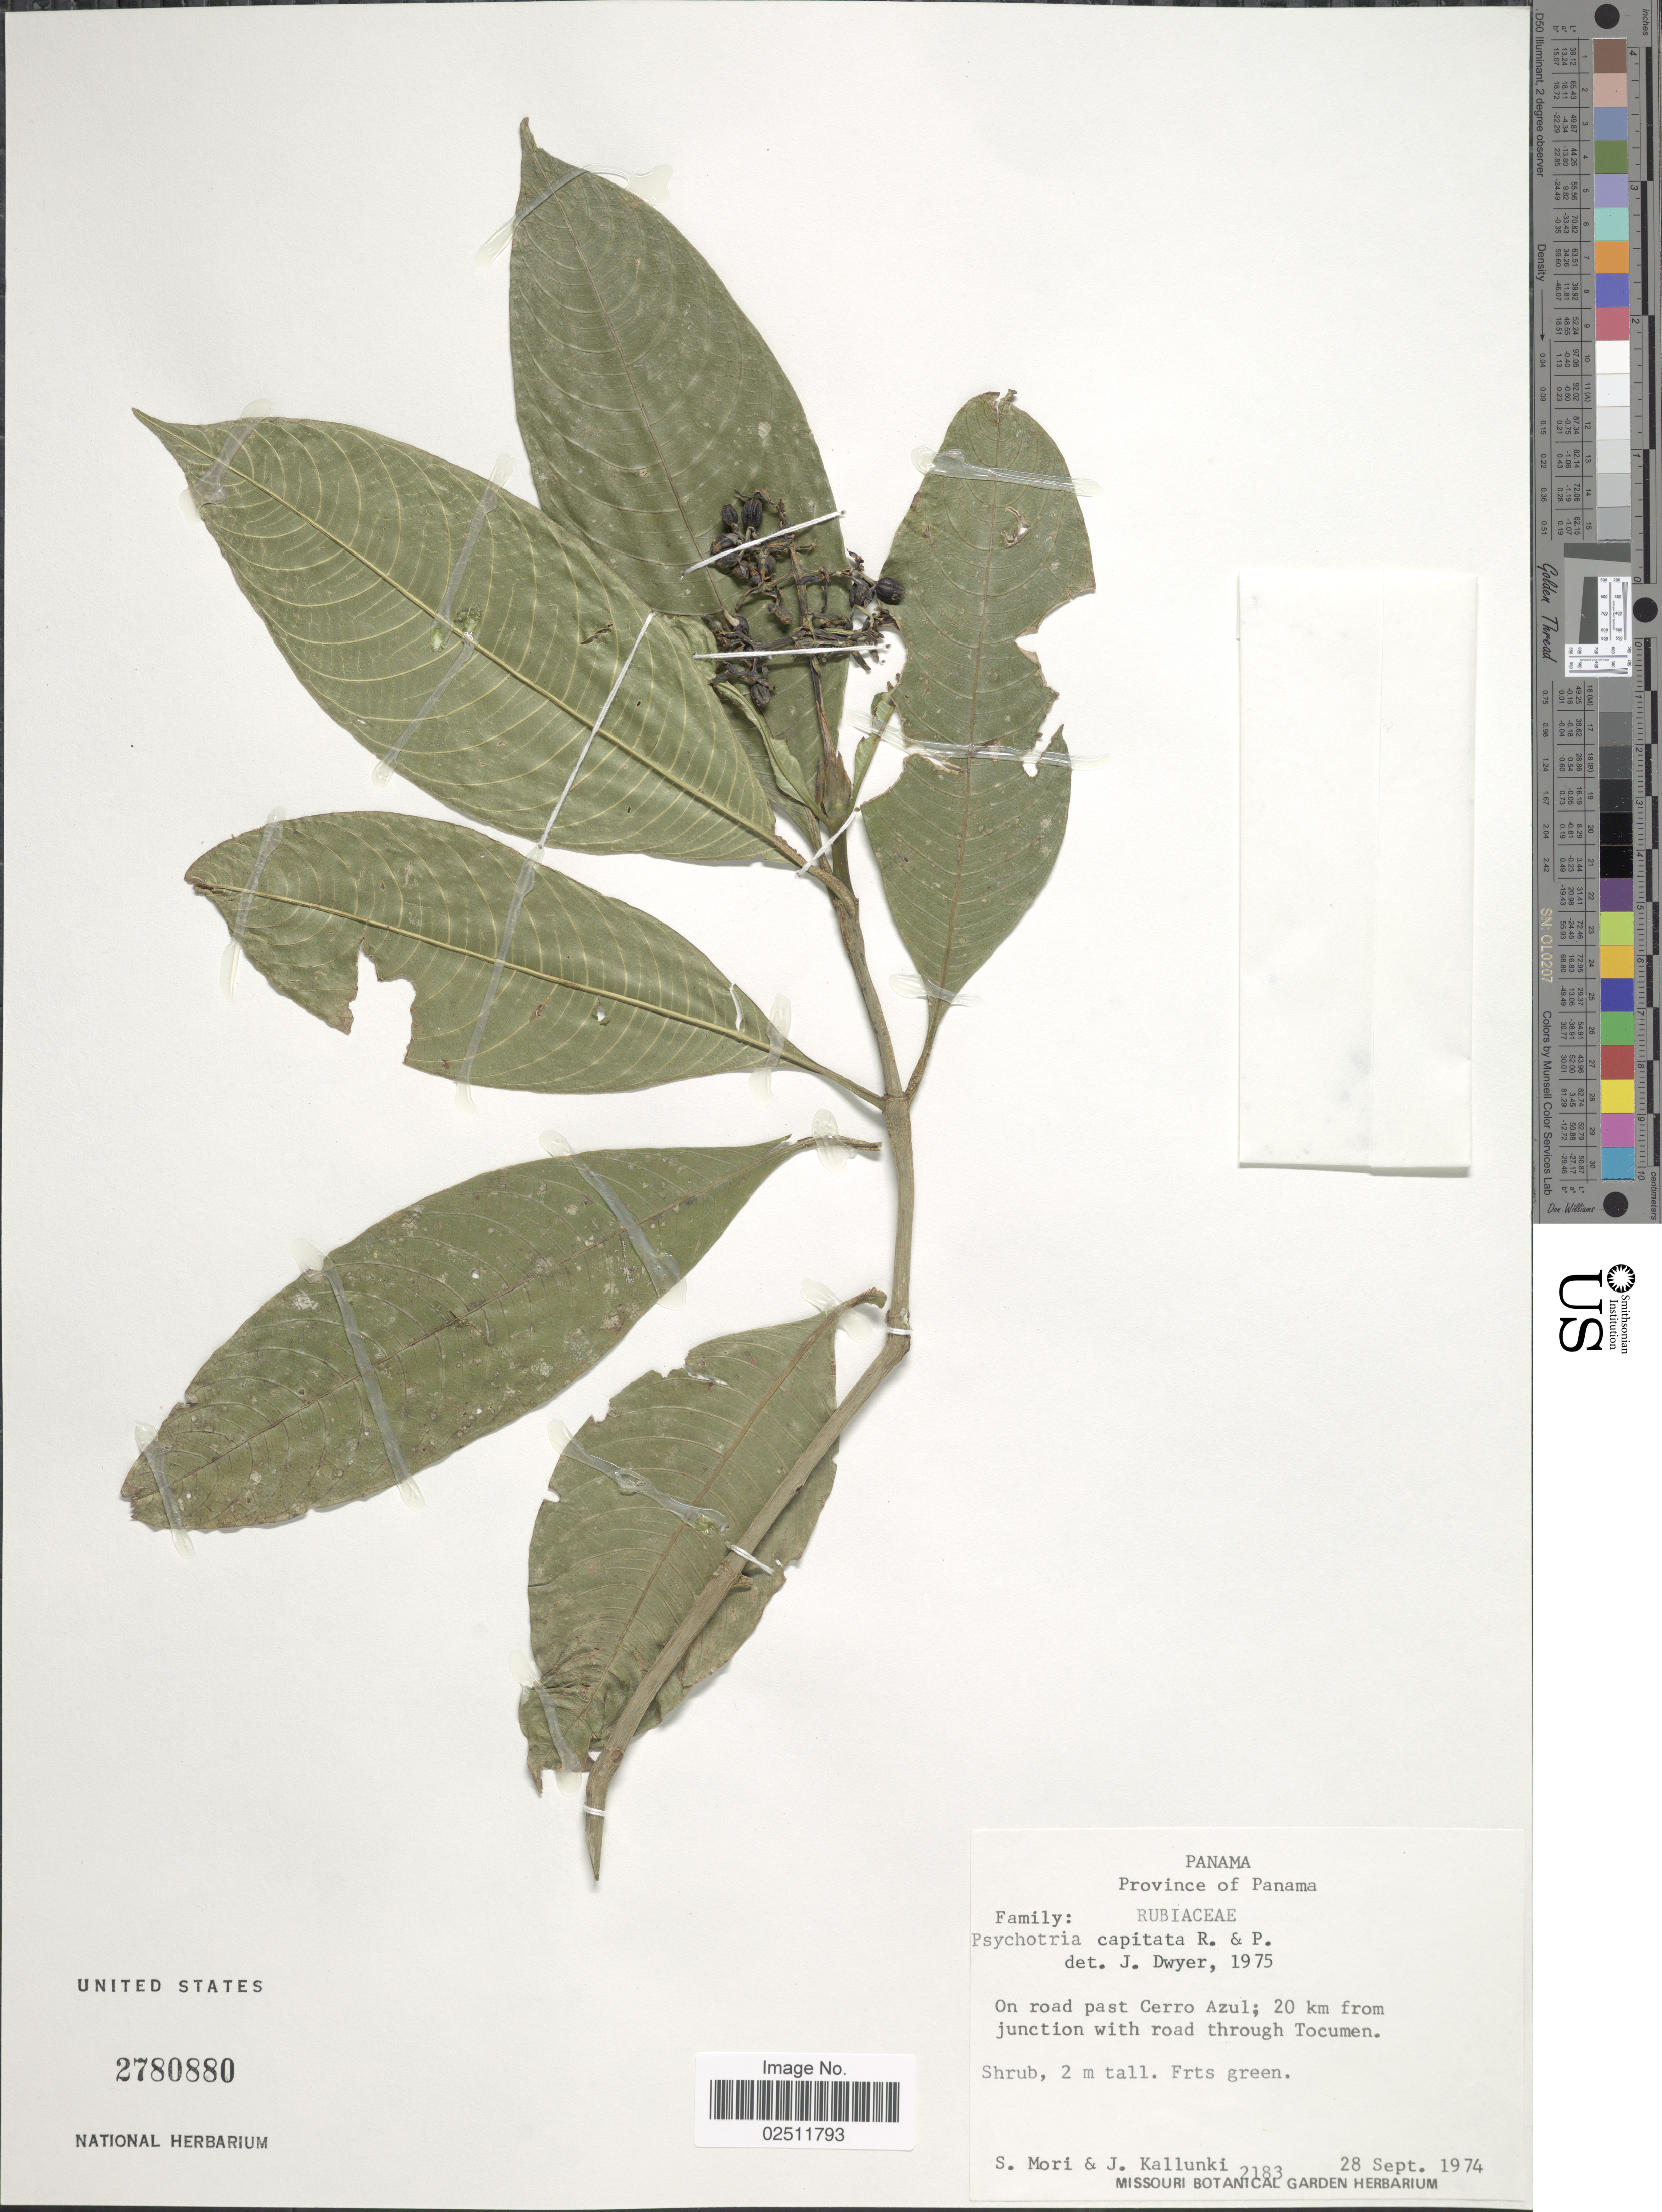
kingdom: Plantae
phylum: Tracheophyta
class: Magnoliopsida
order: Gentianales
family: Rubiaceae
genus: Psychotria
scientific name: Psychotria capitata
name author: Ruiz & Pav.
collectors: S. Mori & J. Kallunki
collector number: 2183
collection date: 1974-09-28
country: Panama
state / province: Panamá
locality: On road past Cerro Azul; 20 km from junction with road through Tocumen.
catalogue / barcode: US 2780880